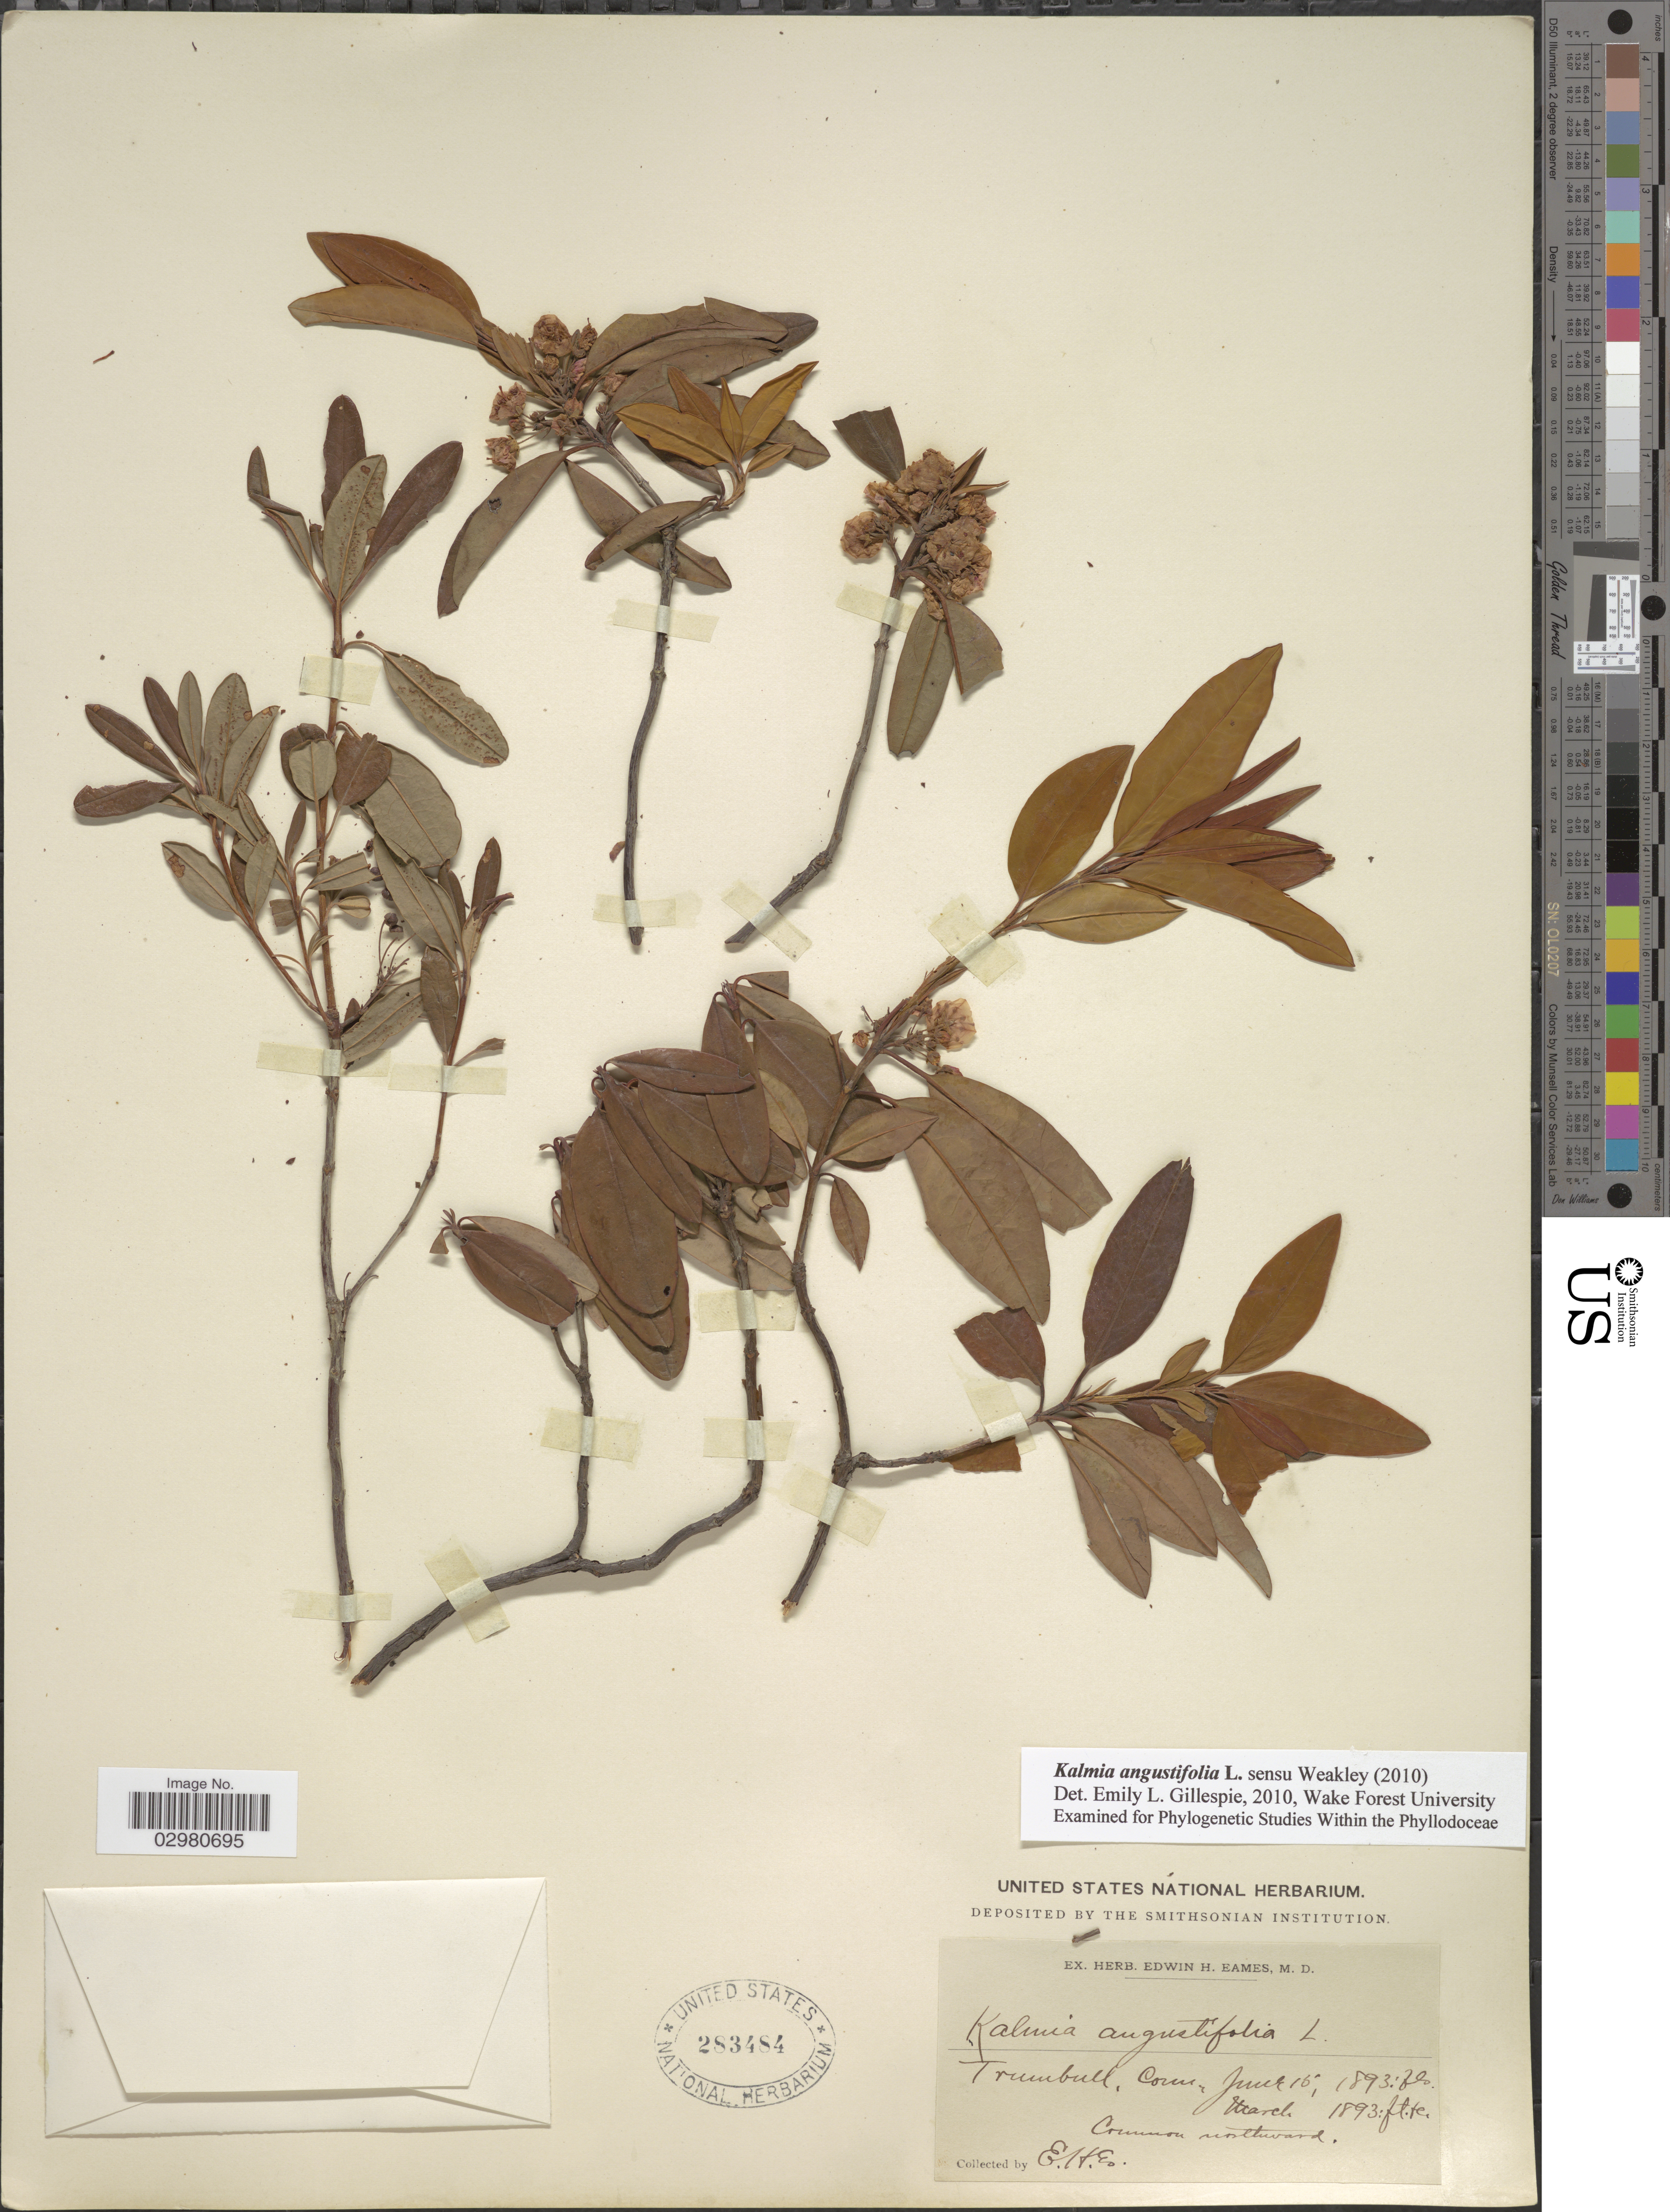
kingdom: Plantae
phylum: Tracheophyta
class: Magnoliopsida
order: Ericales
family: Ericaceae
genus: Kalmia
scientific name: Kalmia angustifolia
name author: L.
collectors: E. H. Eames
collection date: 1893-03/1893-06-15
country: United States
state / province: Connecticut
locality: Trumbull, Conn.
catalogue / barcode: US 283484